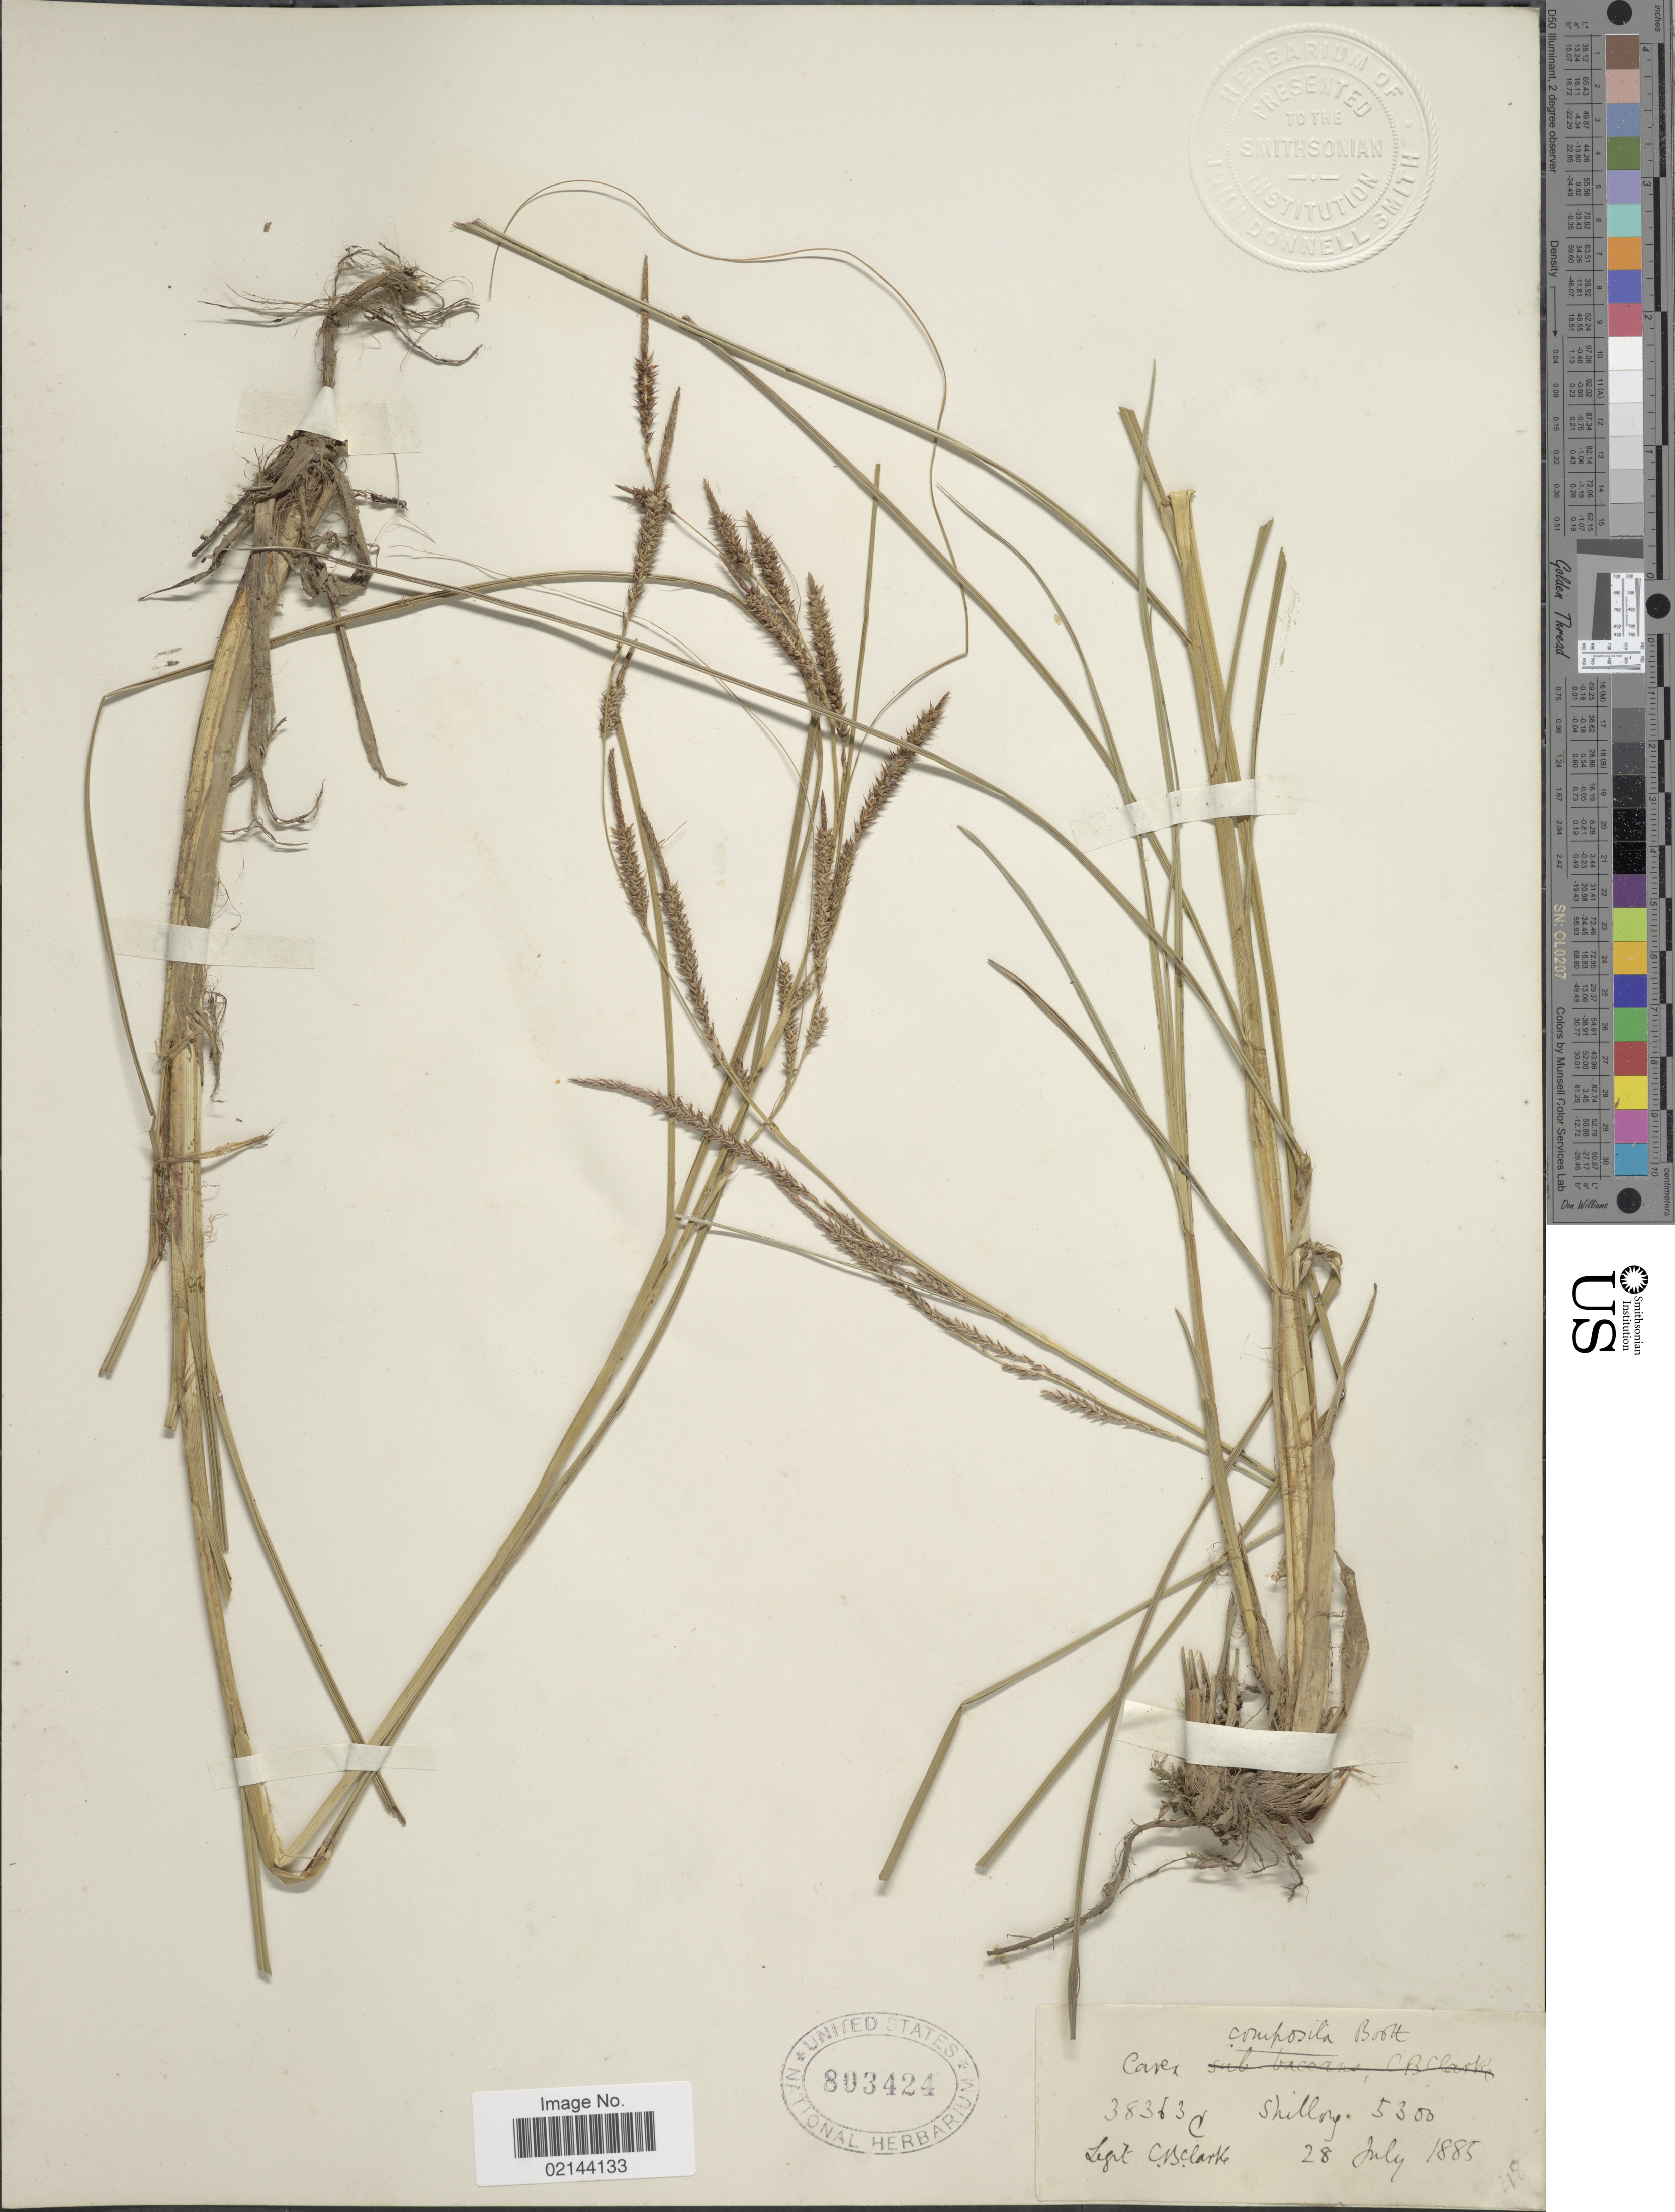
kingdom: Plantae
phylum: Tracheophyta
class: Liliopsida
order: Poales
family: Cyperaceae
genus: Carex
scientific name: Carex composita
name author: Boott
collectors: C. B. Clarke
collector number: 38363C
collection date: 1885-07-28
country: India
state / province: Meghalaya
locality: Shillong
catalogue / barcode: US 803424